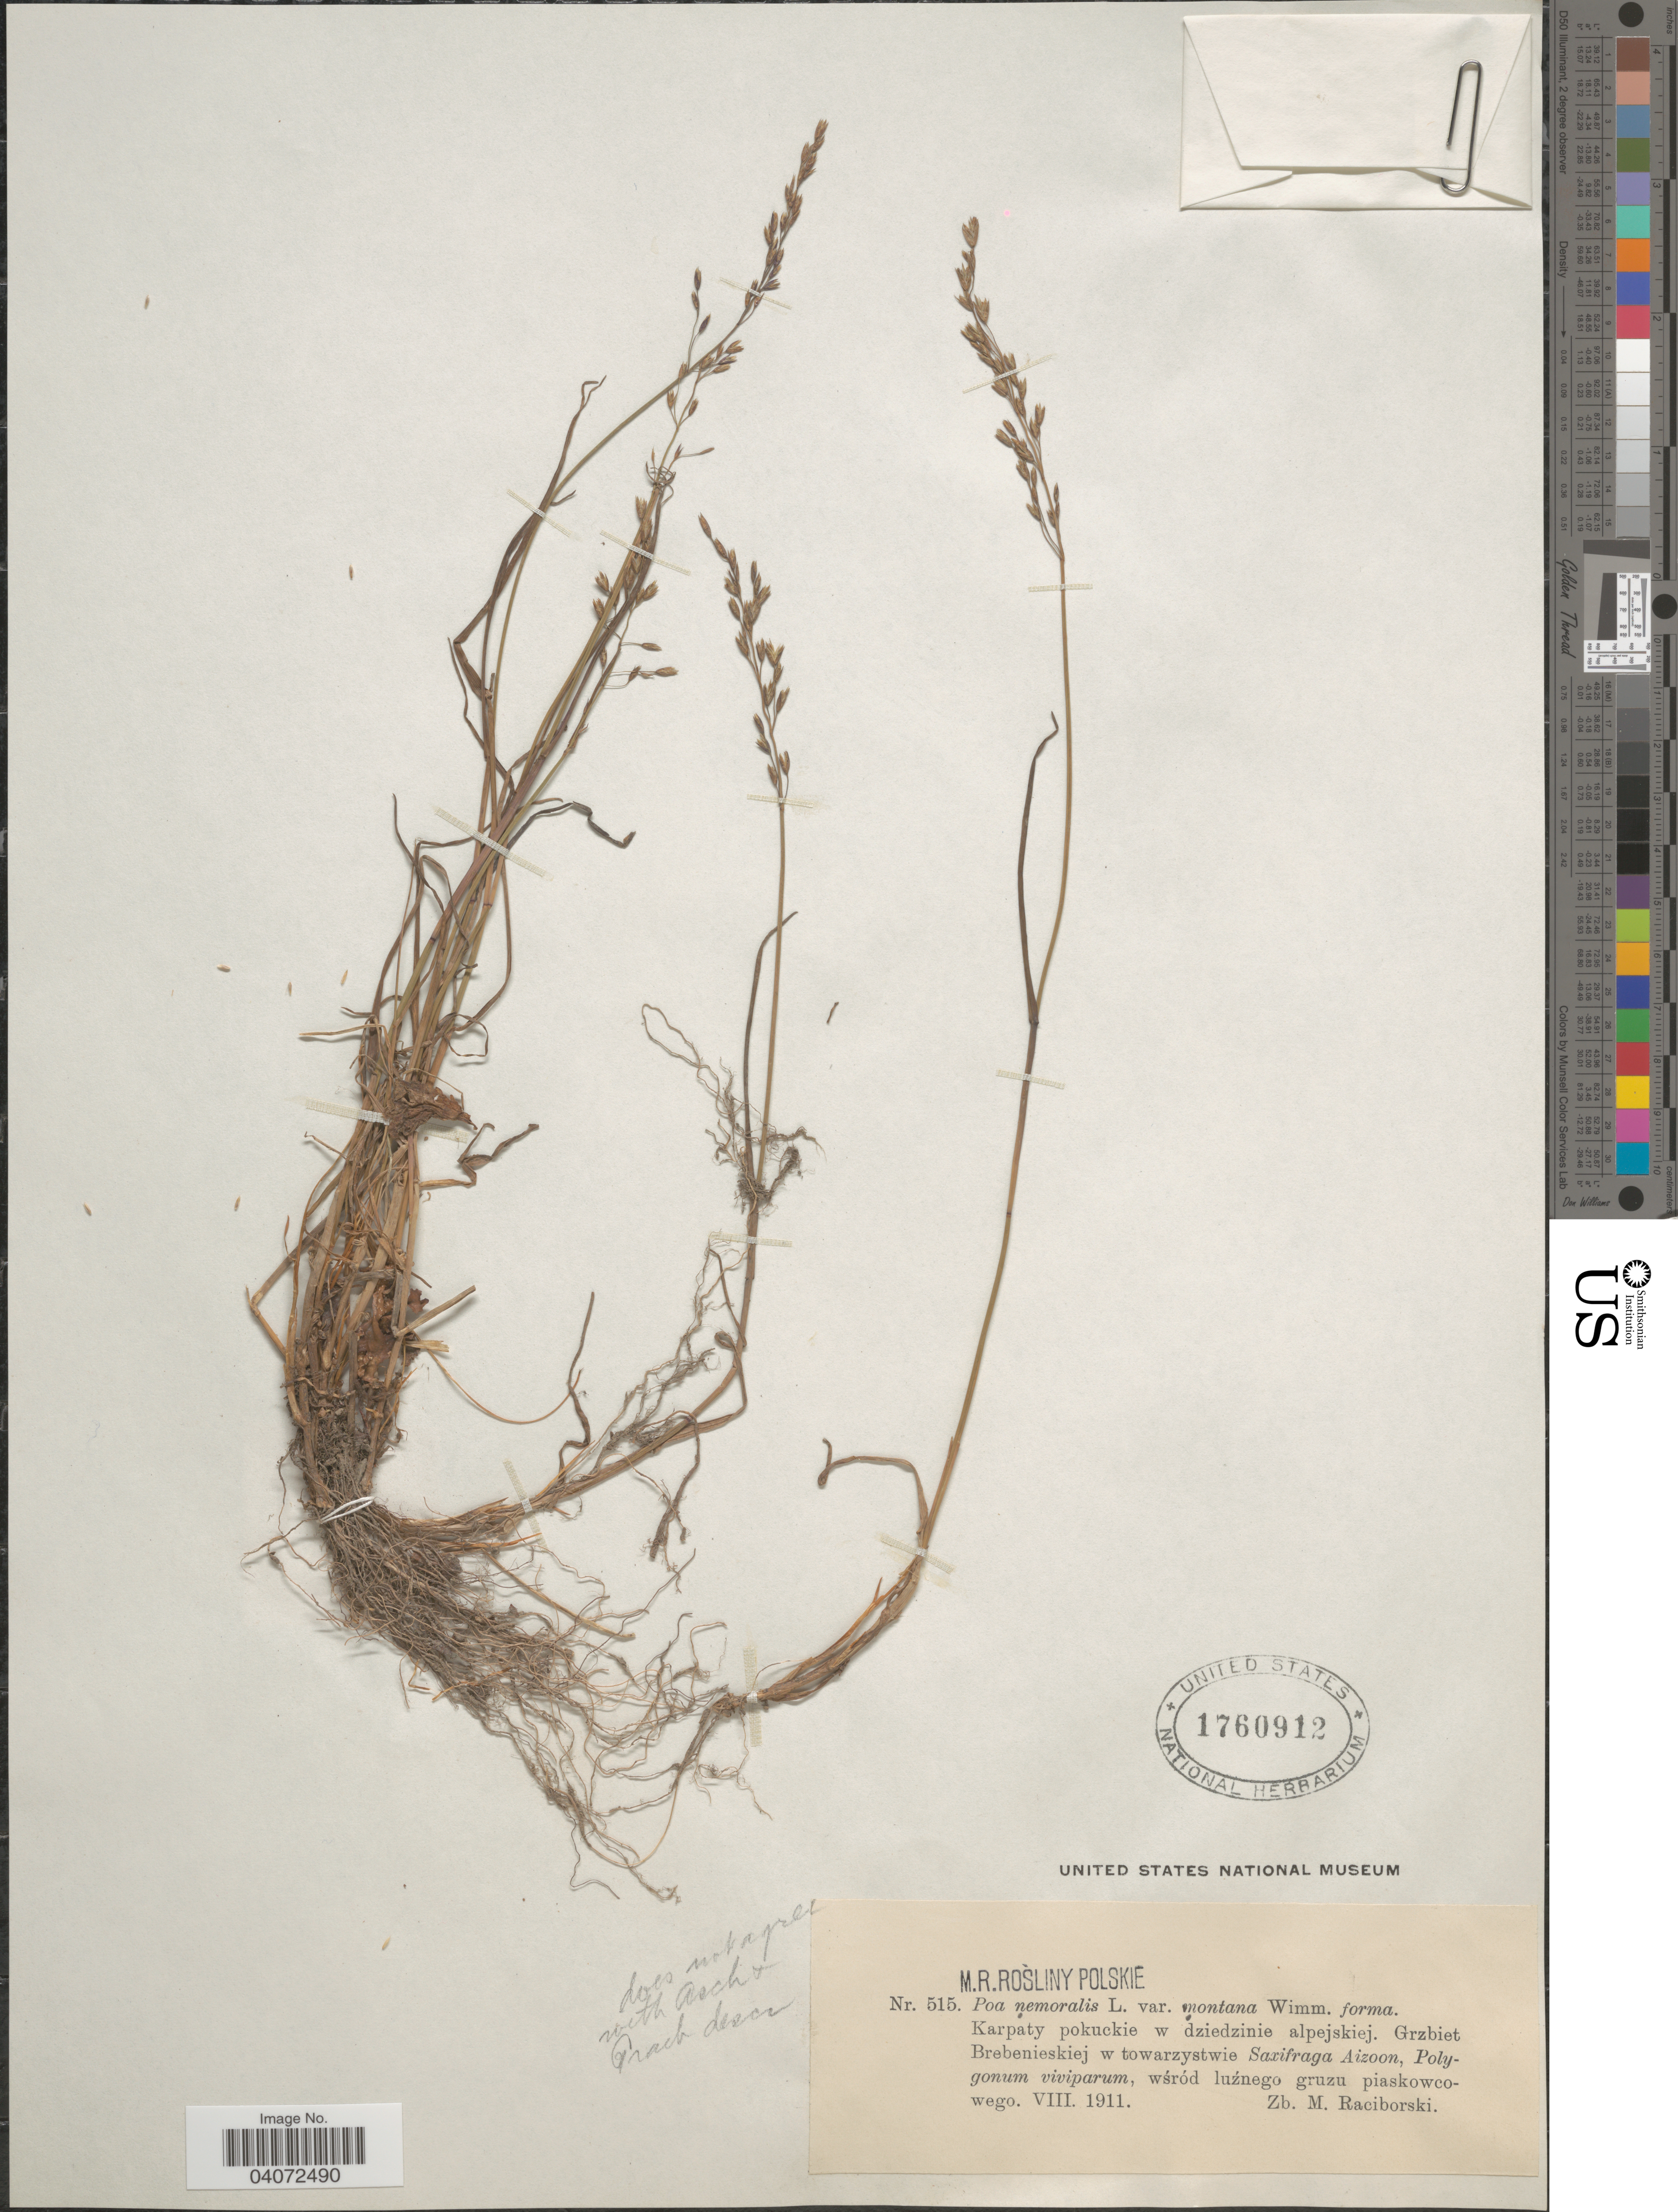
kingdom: Plantae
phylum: Tracheophyta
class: Liliopsida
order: Poales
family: Poaceae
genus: Poa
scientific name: Poa nemoralis var. montana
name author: Gaudin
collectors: Z. Raciborski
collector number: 515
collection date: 1911-08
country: Poland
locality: Karpaty pokuckie w dziedzinie alpejskiej.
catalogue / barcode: US 1760912